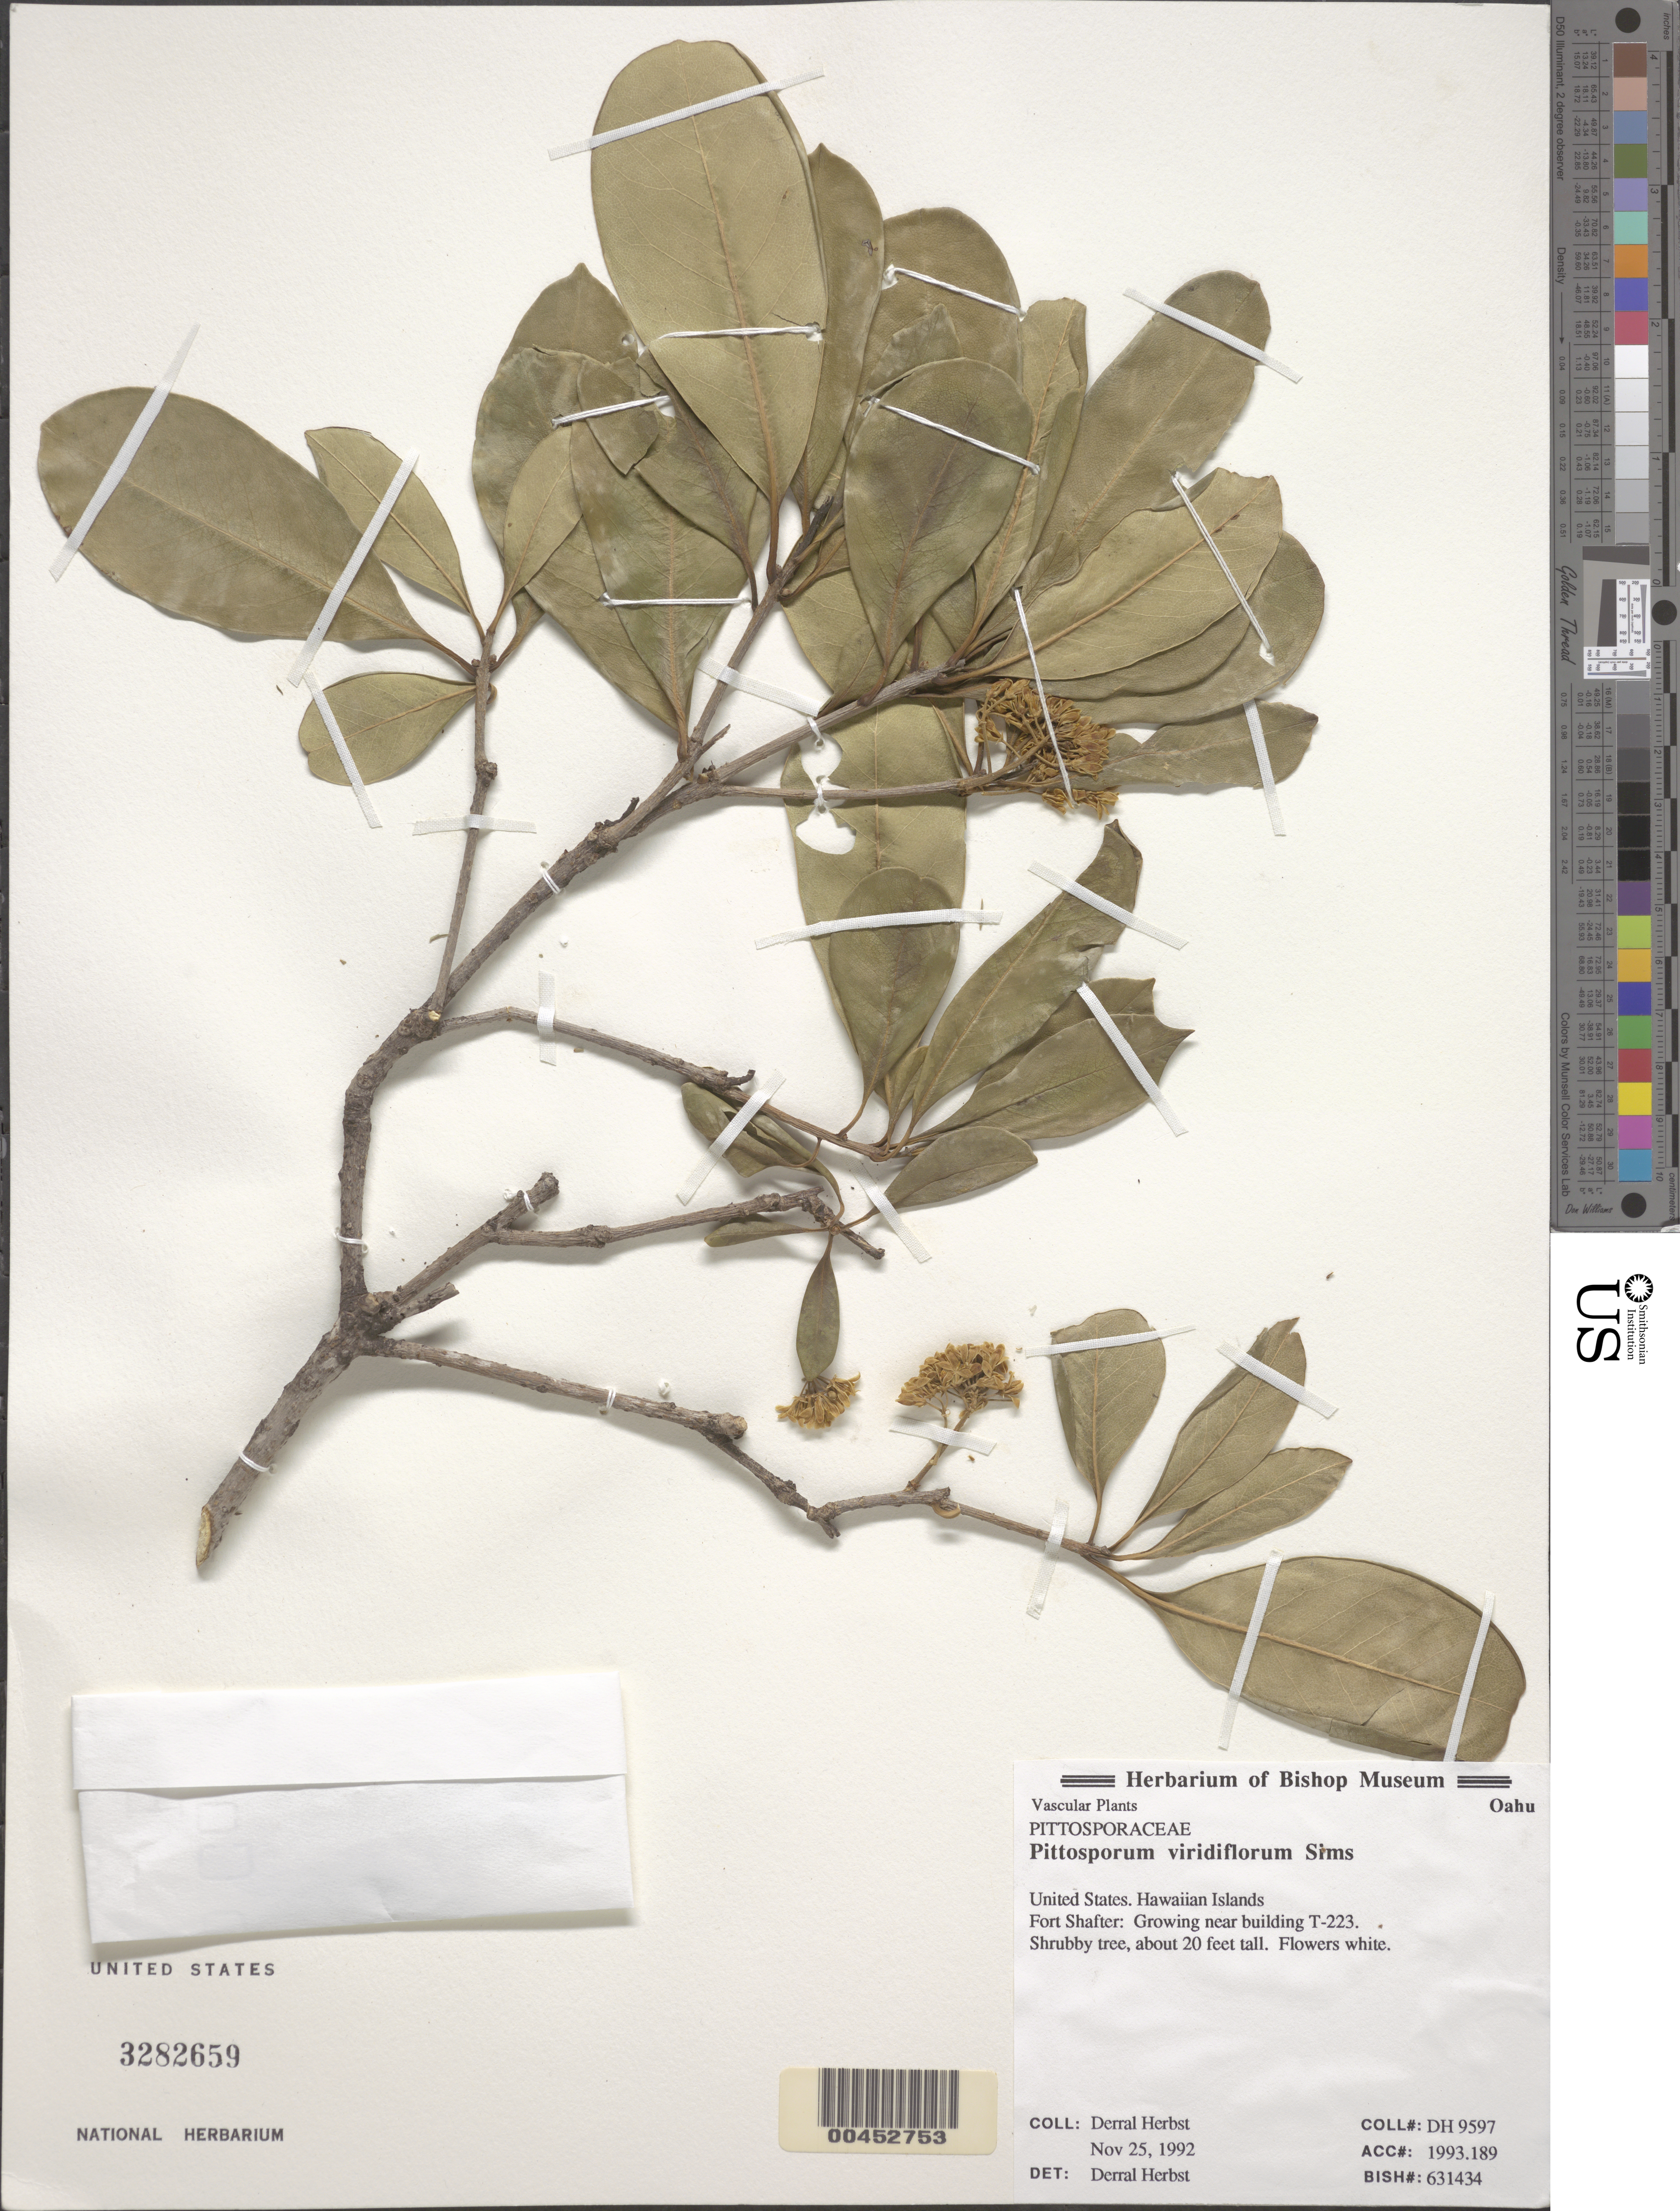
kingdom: Plantae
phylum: Tracheophyta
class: Magnoliopsida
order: Apiales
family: Pittosporaceae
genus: Pittosporum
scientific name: Pittosporum viridiflorum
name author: Sims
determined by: Herbst, D. R.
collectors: D. R. Herbst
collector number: DH9597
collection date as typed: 25 Nov 1992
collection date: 1992-11-25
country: United States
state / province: Hawaii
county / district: Honolulu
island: Oahu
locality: Fort Shafter: near building T-223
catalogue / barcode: US 3282659